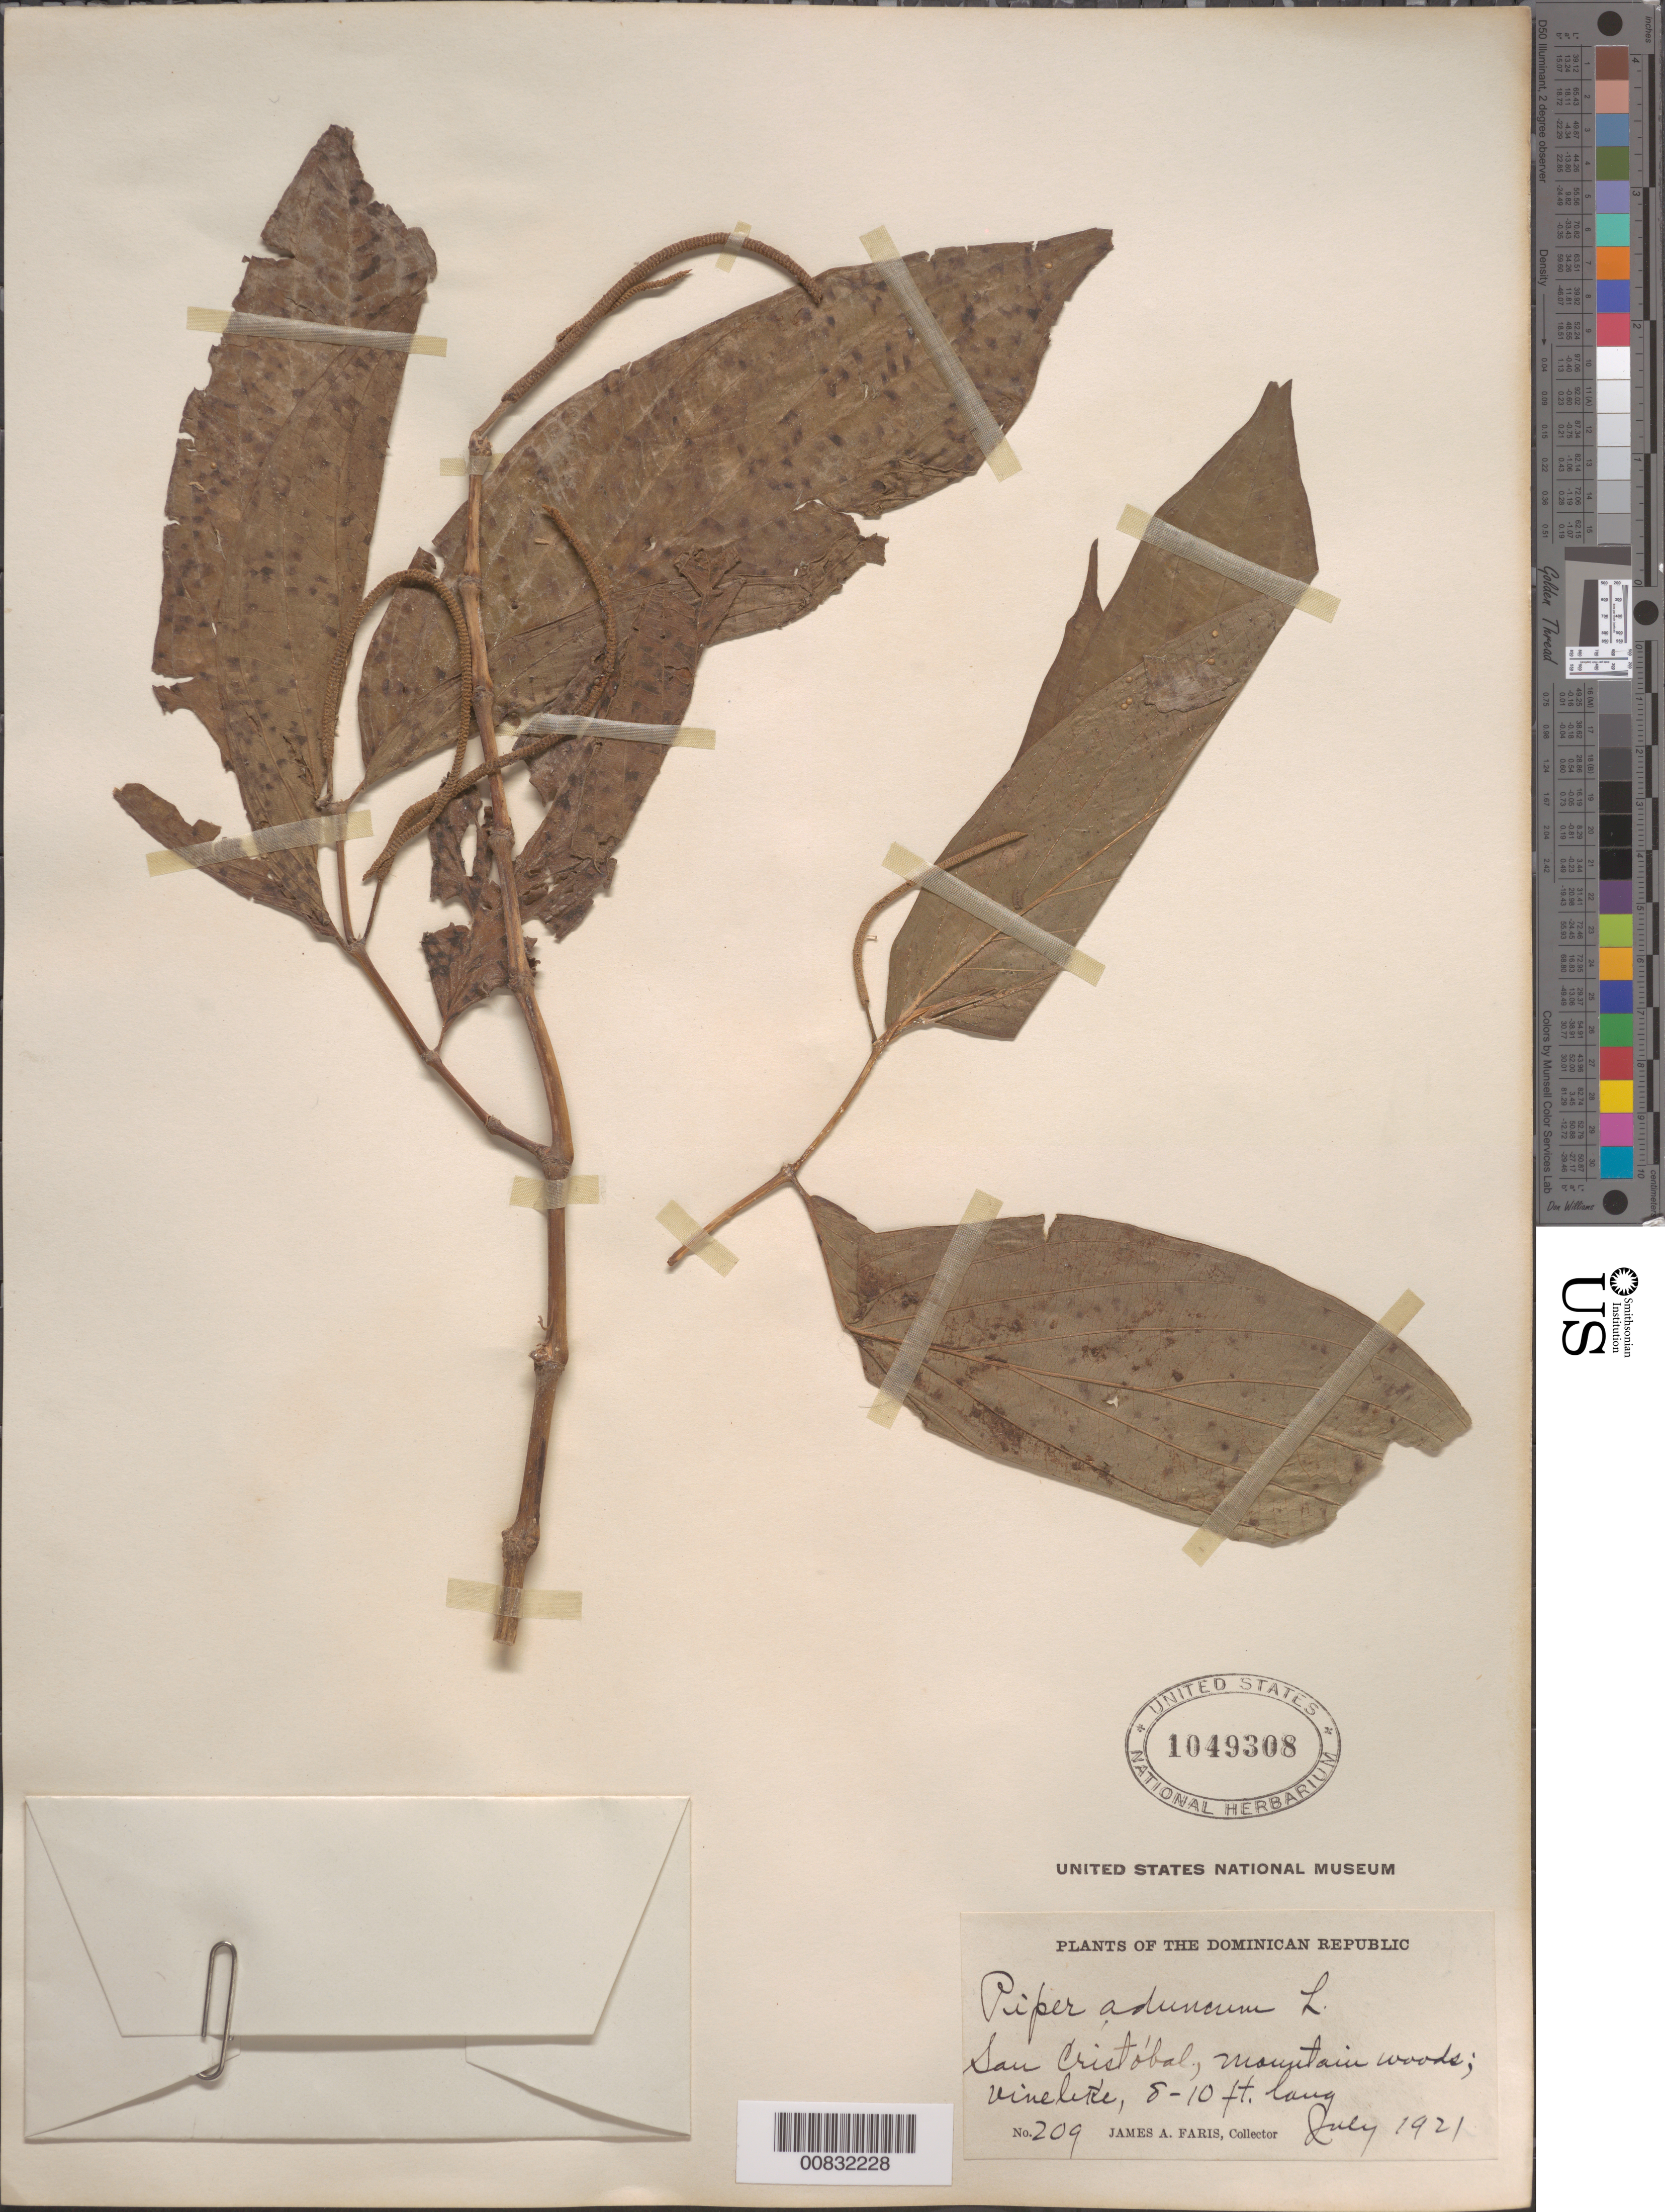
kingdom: Plantae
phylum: Tracheophyta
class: Magnoliopsida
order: Piperales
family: Piperaceae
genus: Piper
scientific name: Piper aduncum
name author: L.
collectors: J. Faris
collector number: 209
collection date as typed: Jul 1921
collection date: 1921-07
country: Dominican Republic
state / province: San Cristóbal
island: Hispaniola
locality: San Cristóbal.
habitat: Mountain woods.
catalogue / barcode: US 1049308